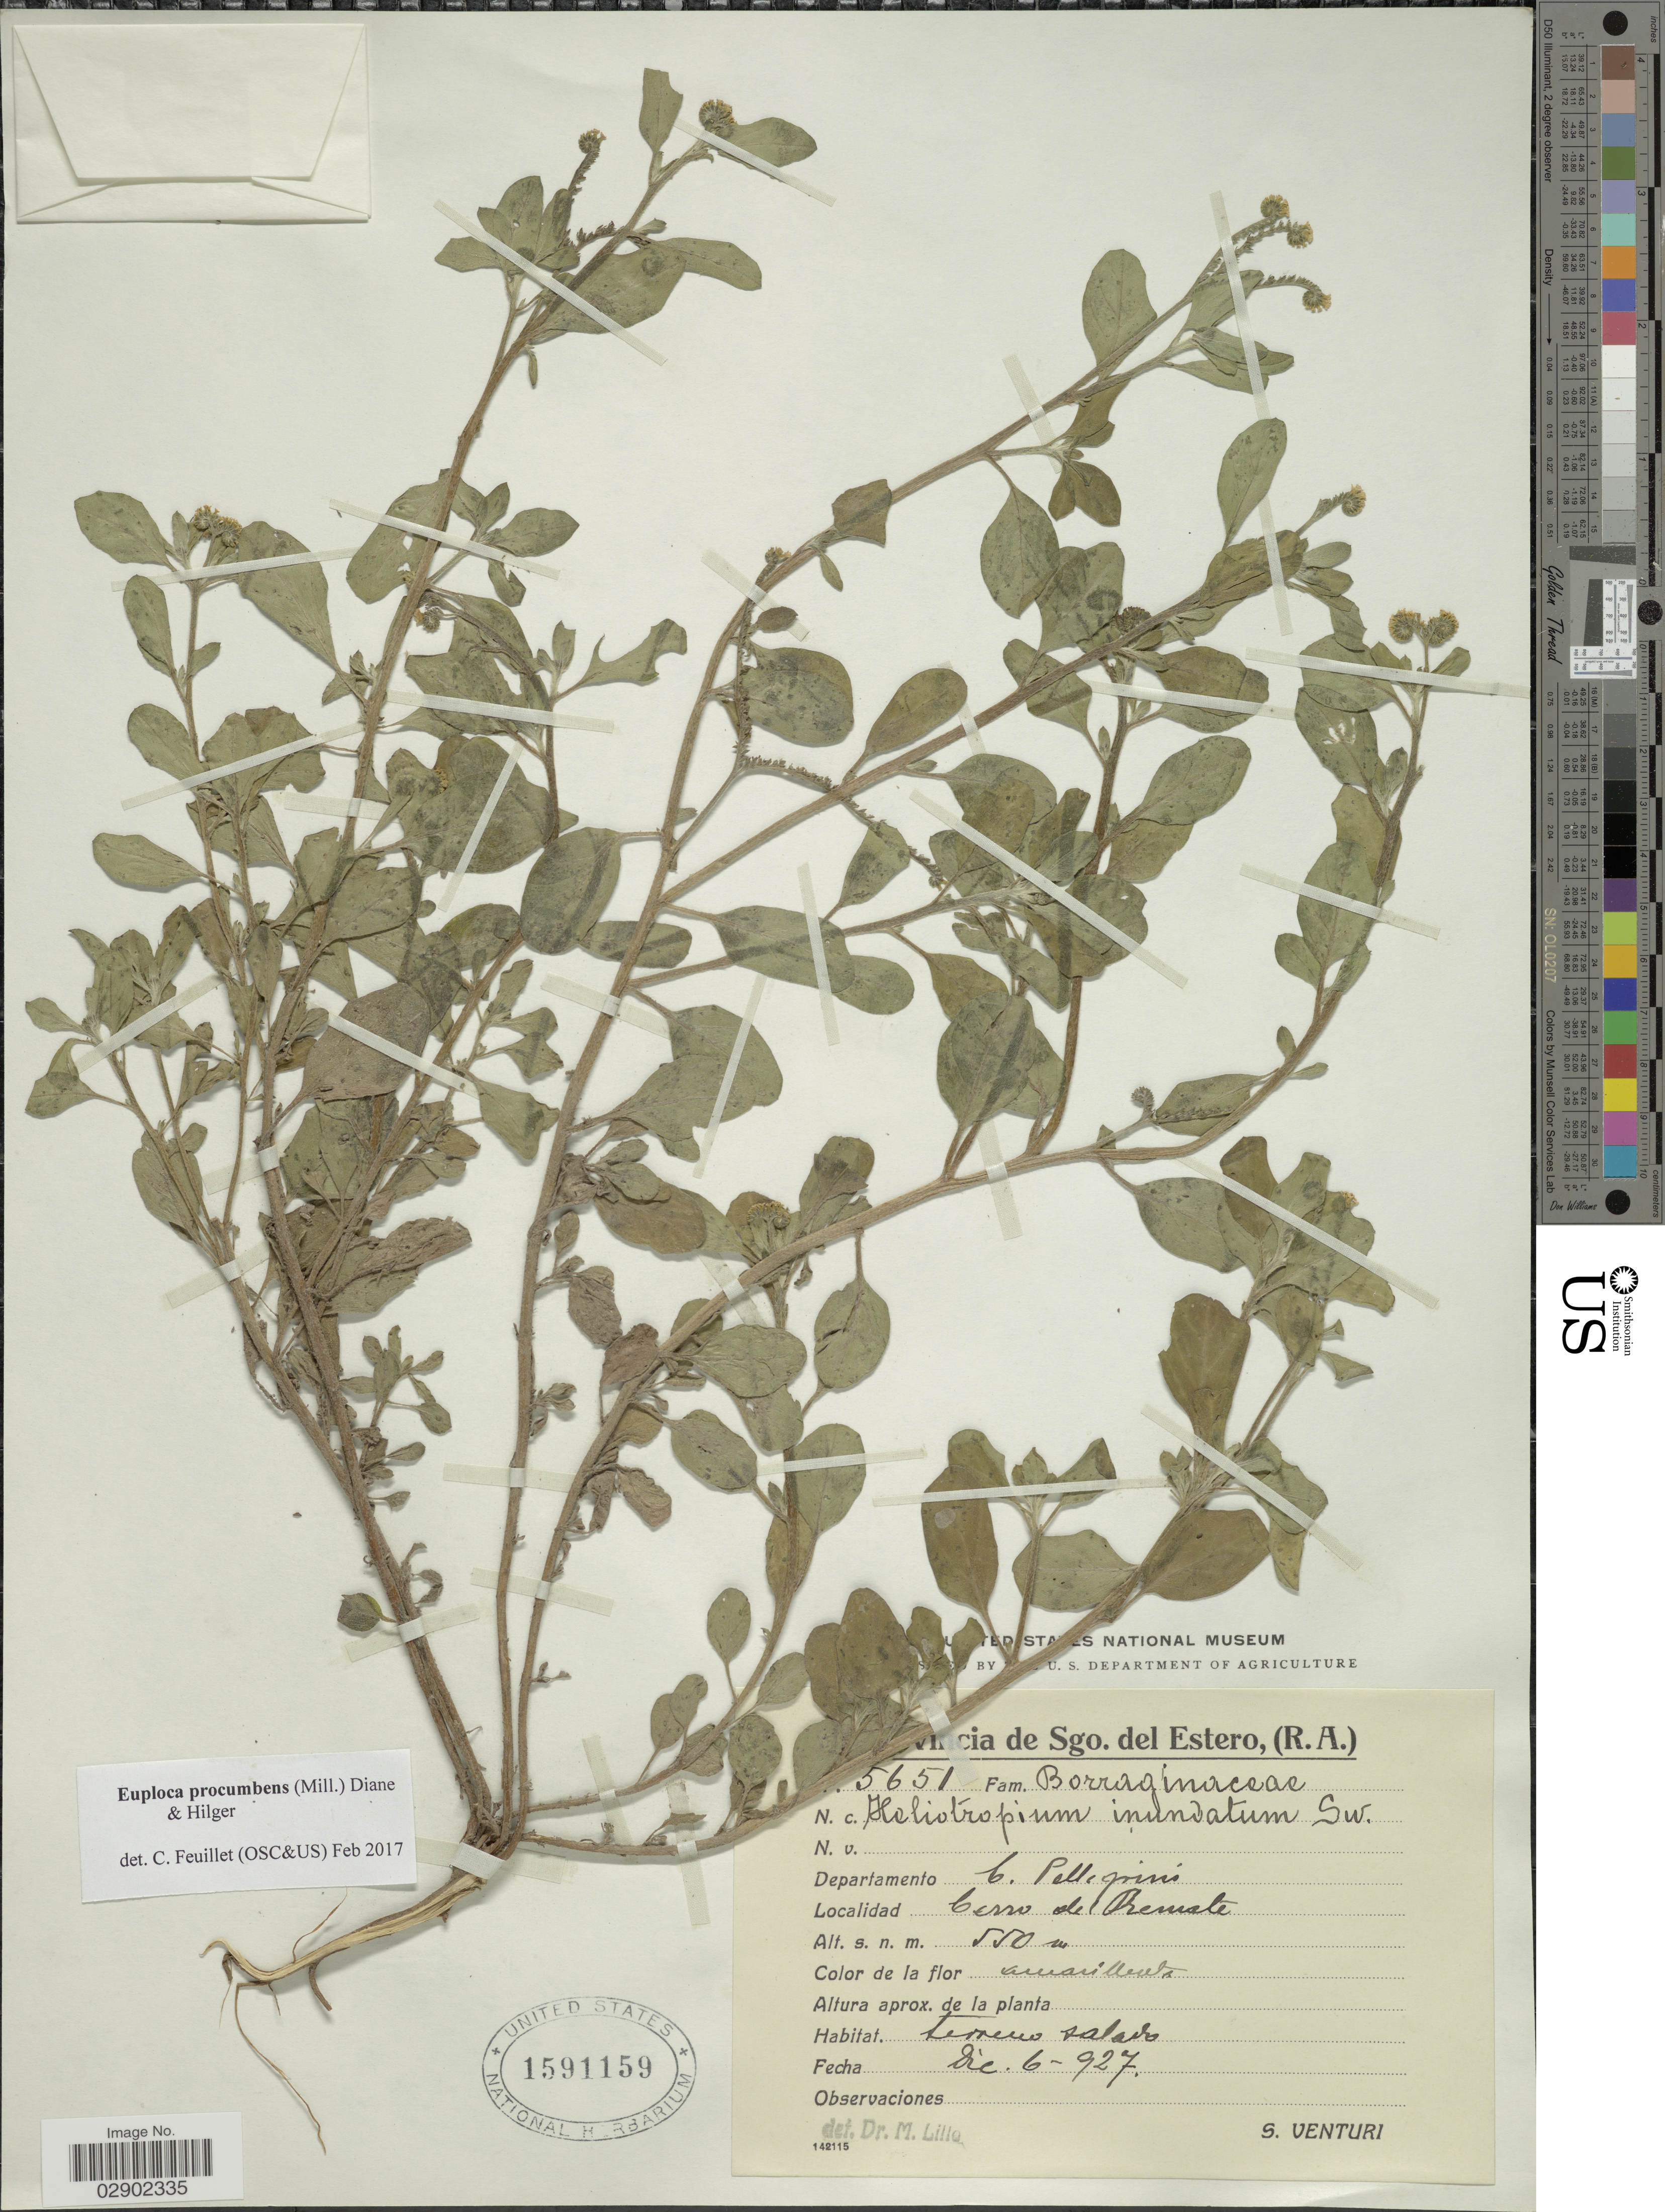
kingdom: Plantae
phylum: Tracheophyta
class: Magnoliopsida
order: Boraginales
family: Heliotropiaceae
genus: Euploca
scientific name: Euploca procumbens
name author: (Mill.) Diane & Hilger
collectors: S. Venturi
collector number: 5651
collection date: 1927-12-06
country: Argentina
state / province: Santiago del Estero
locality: Departamento G. Pellegrini. Cerro de Remate.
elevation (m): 550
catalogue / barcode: US 1591159